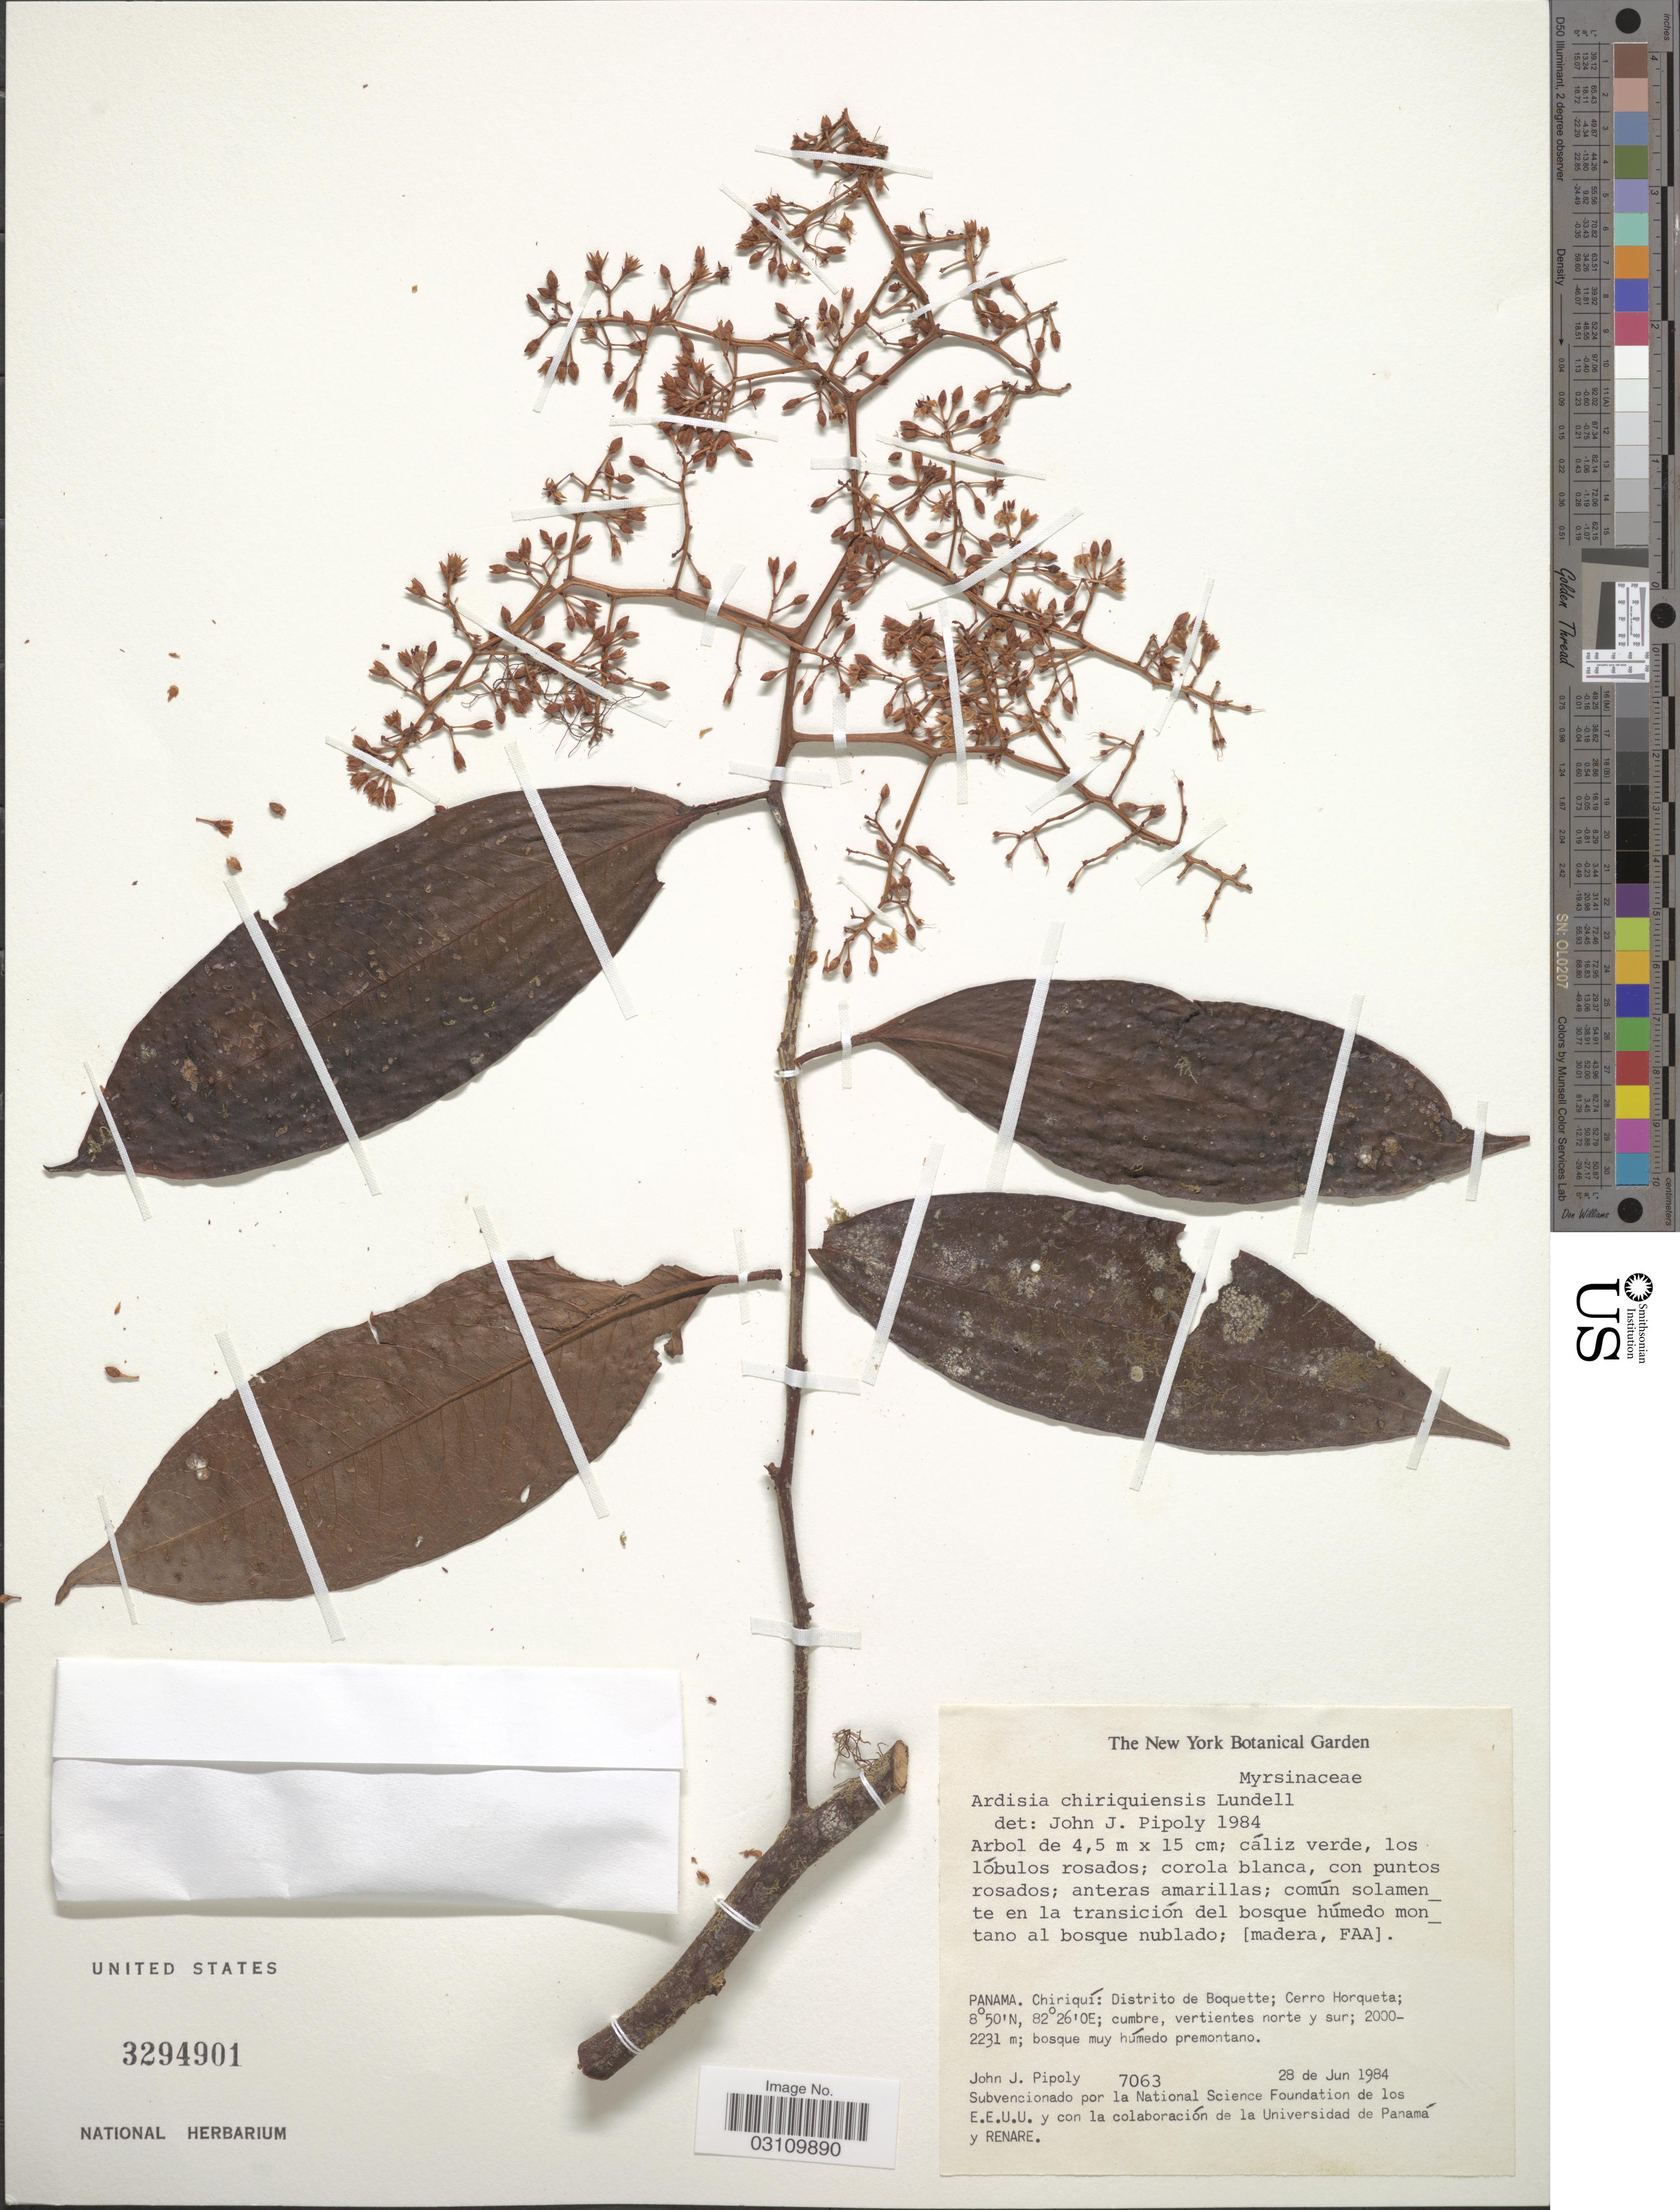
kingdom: Plantae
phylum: Tracheophyta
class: Magnoliopsida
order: Ericales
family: Primulaceae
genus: Ardisia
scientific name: Ardisia chiriquiensis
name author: Lundell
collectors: J. J. Pipoly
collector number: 7063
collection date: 1984-06-28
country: Panama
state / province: Chiriqui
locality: Distrito de Boquette; Cerro Horqueta.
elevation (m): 2000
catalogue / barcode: US 3294901